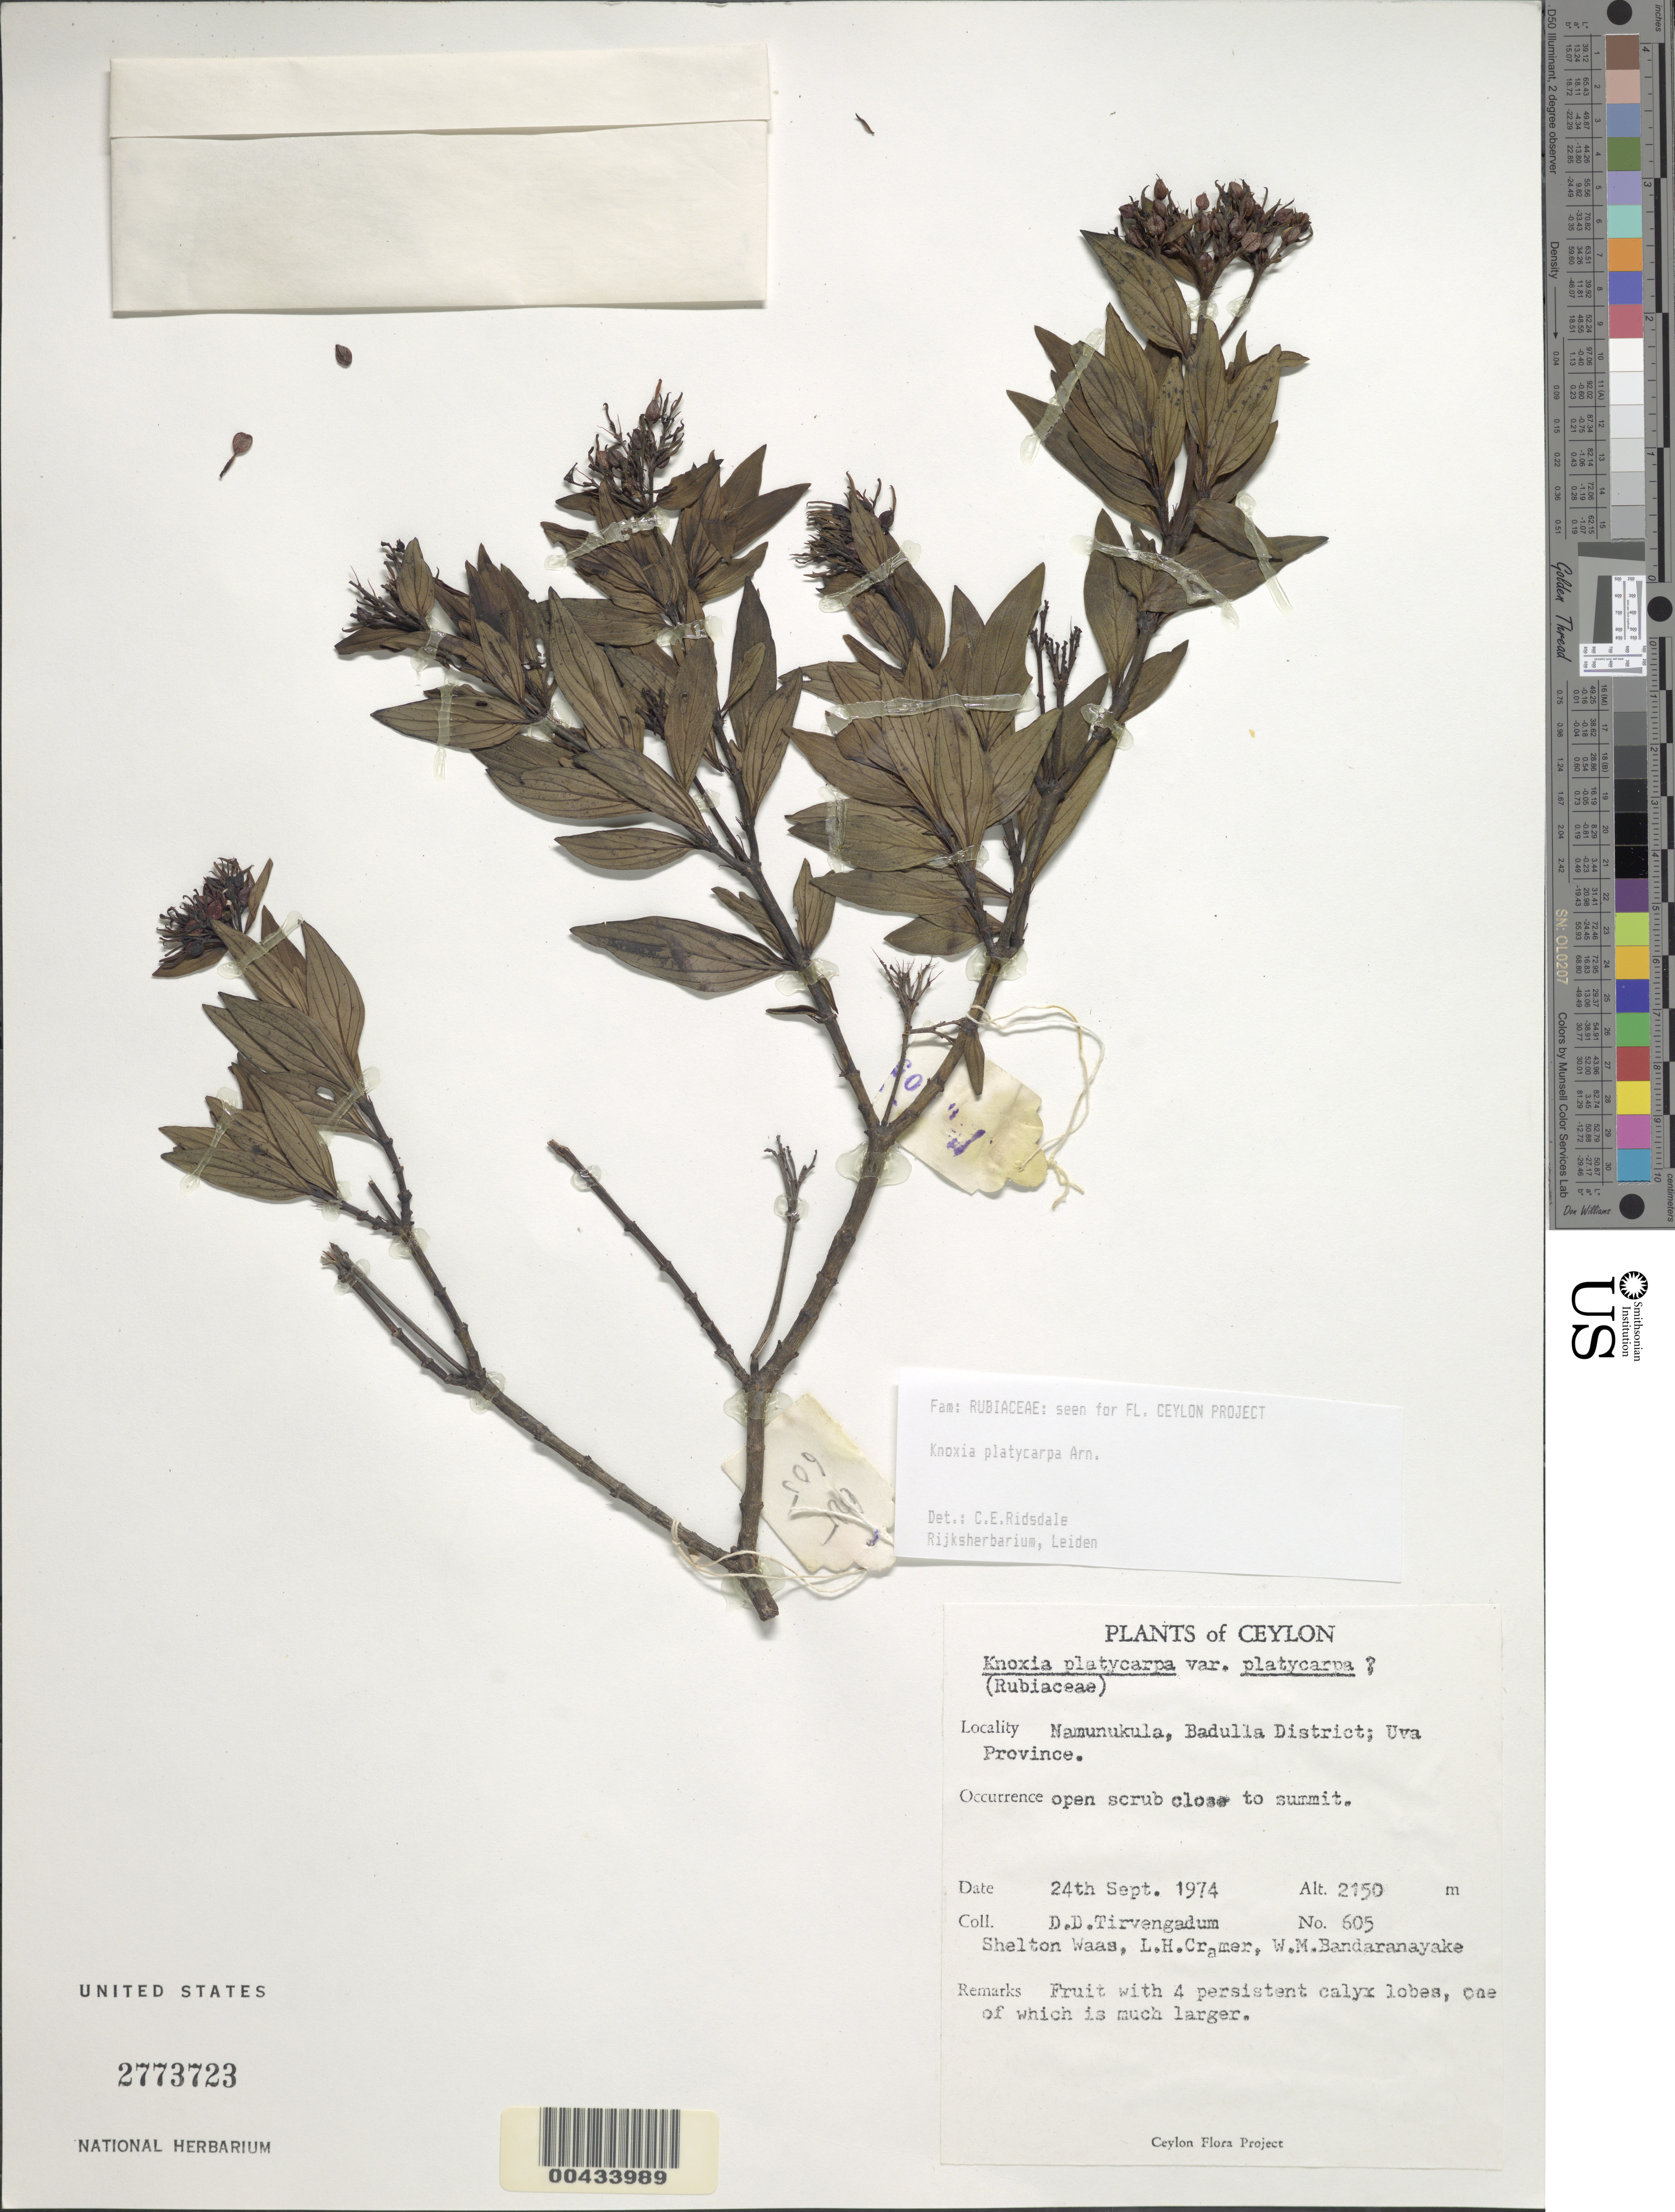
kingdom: Plantae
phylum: Tracheophyta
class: Magnoliopsida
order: Gentianales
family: Rubiaceae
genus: Knoxia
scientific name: Knoxia platycarpa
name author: Arn.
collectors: D. Tirvengadum, Waas, S. (Determiner), Cramer, L. H. (Determiner) & W. Bandaranayake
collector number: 605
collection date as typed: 24 Sep 1974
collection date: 1974-09-24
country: Sri Lanka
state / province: Uva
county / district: Badulla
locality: Namunukula Kanda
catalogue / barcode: US 2773723